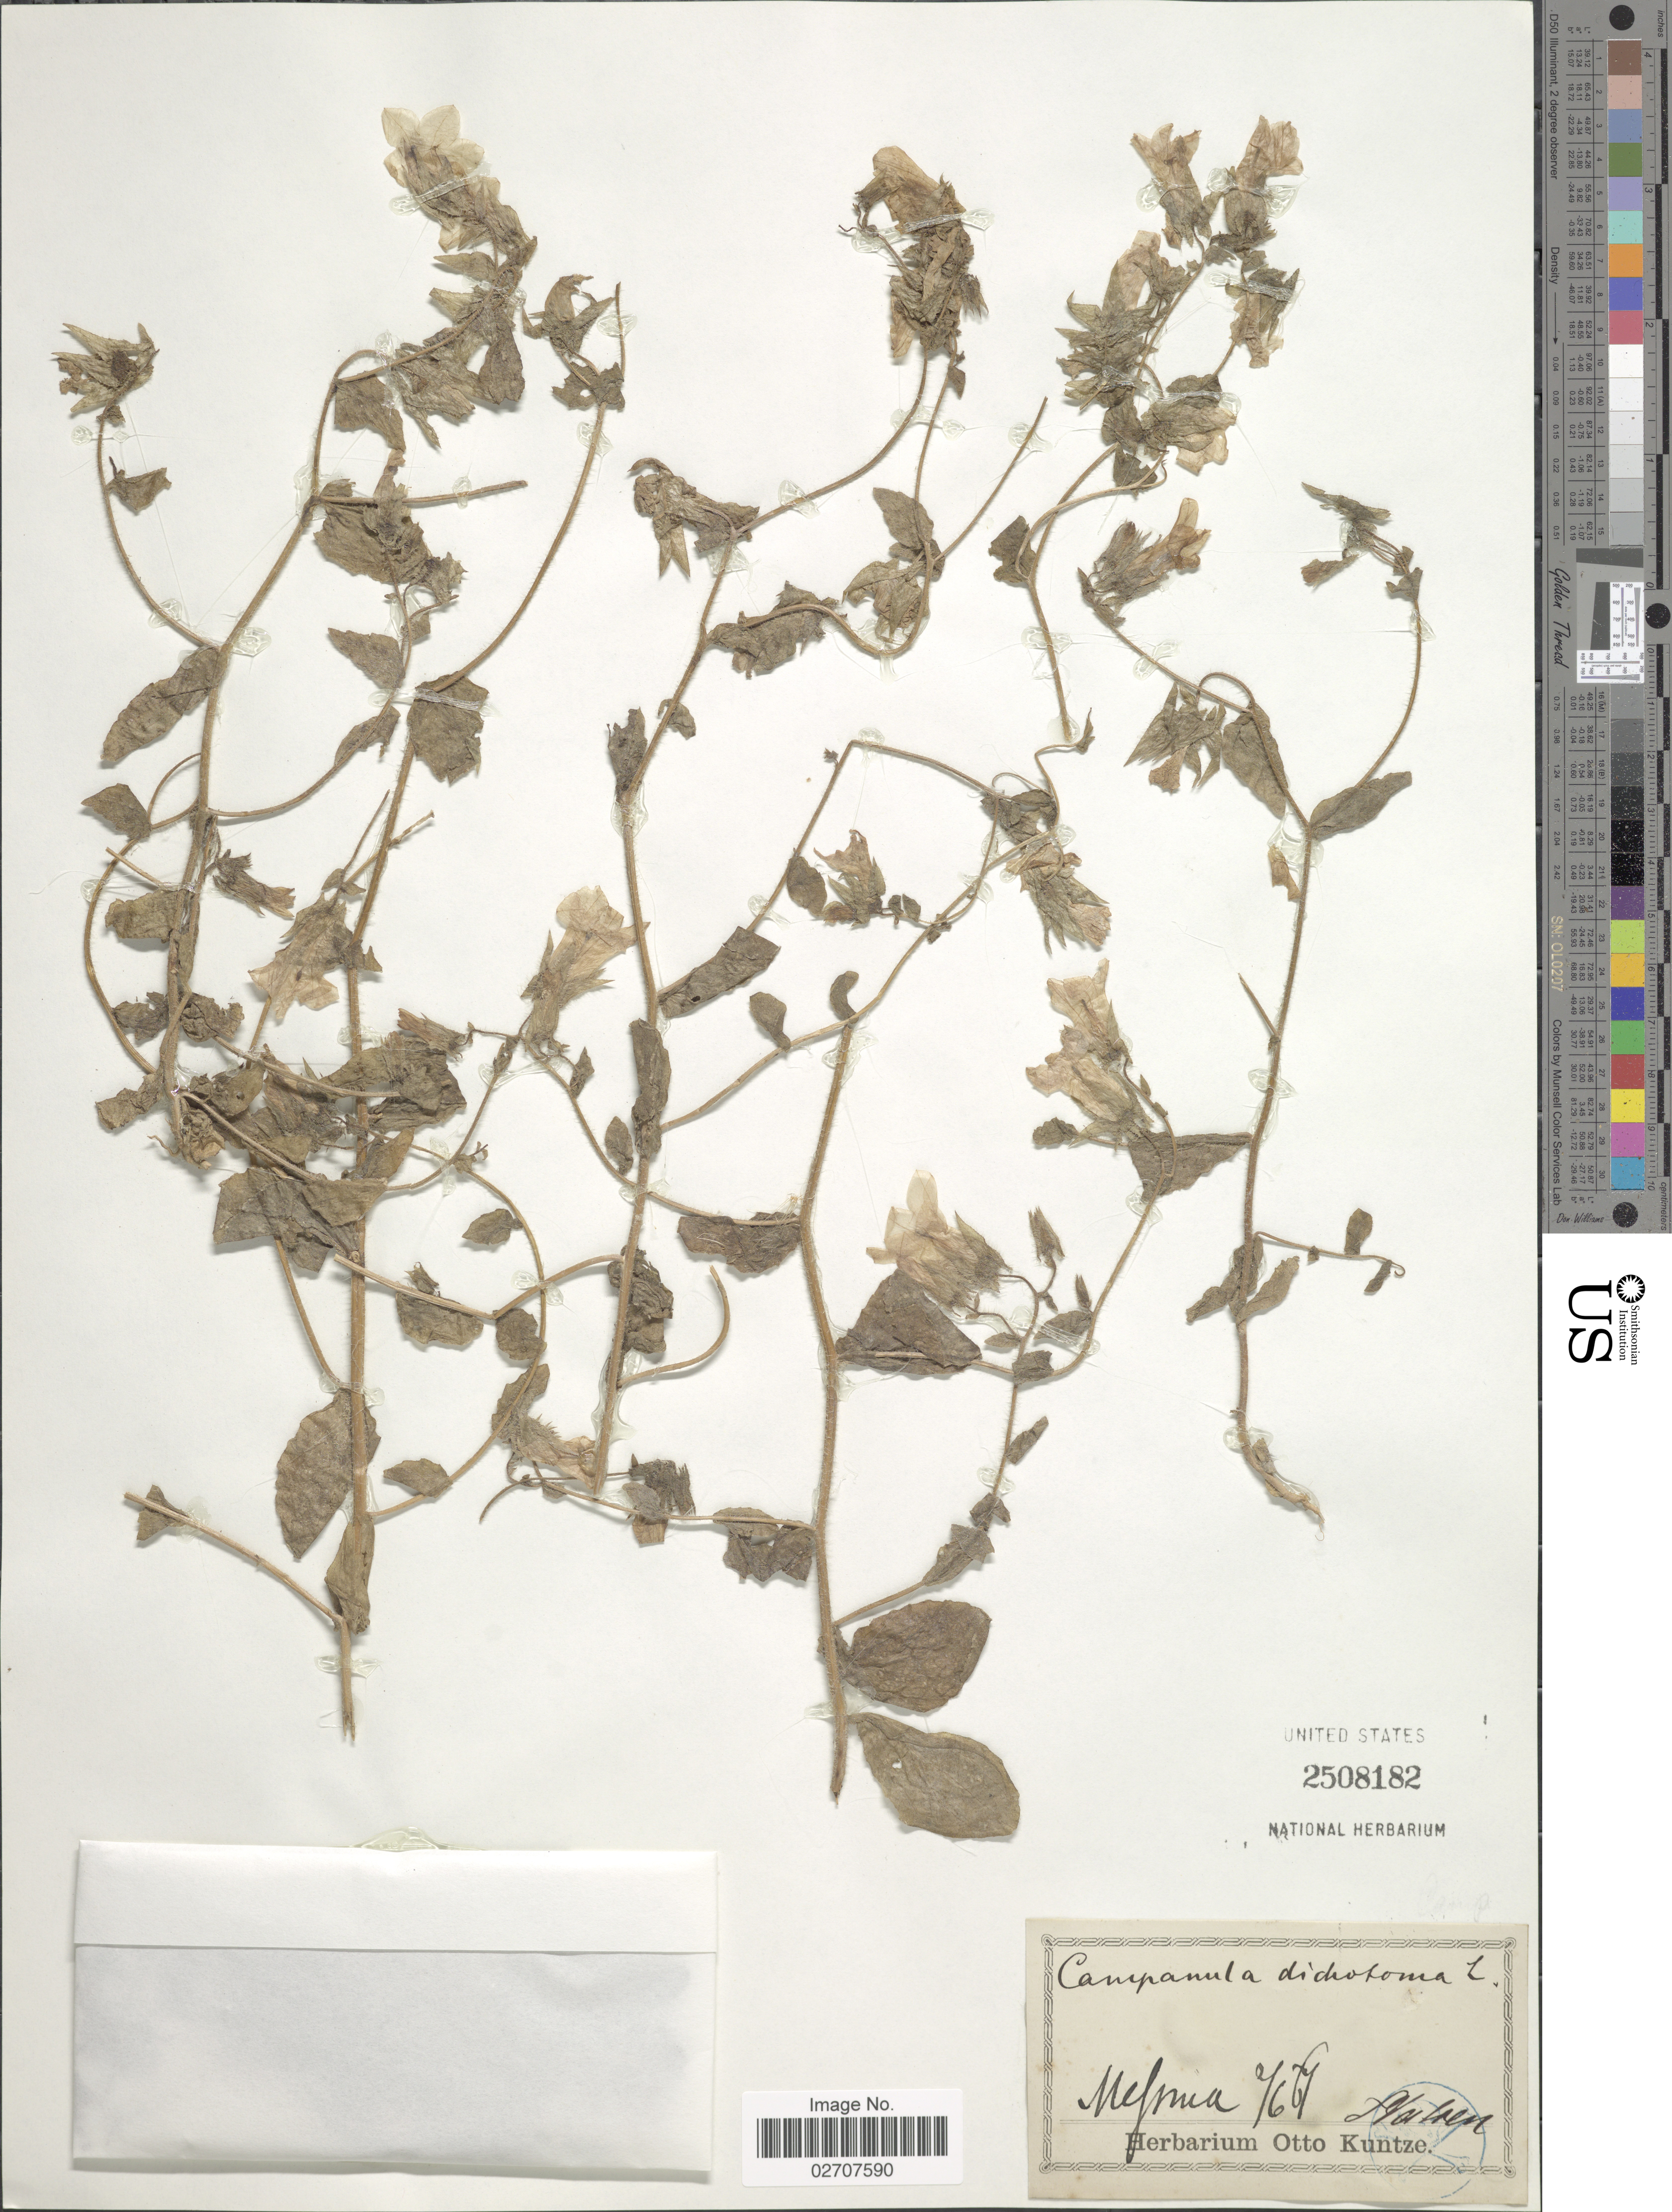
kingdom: Plantae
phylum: Tracheophyta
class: Magnoliopsida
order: Asterales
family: Campanulaceae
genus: Campanula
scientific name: Campanula dichotoma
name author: L.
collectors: ex herb. Otto Kuntze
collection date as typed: Transcribed d/m/y: 2/6/67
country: Italy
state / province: Siciliana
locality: Messina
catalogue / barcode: US 2508182